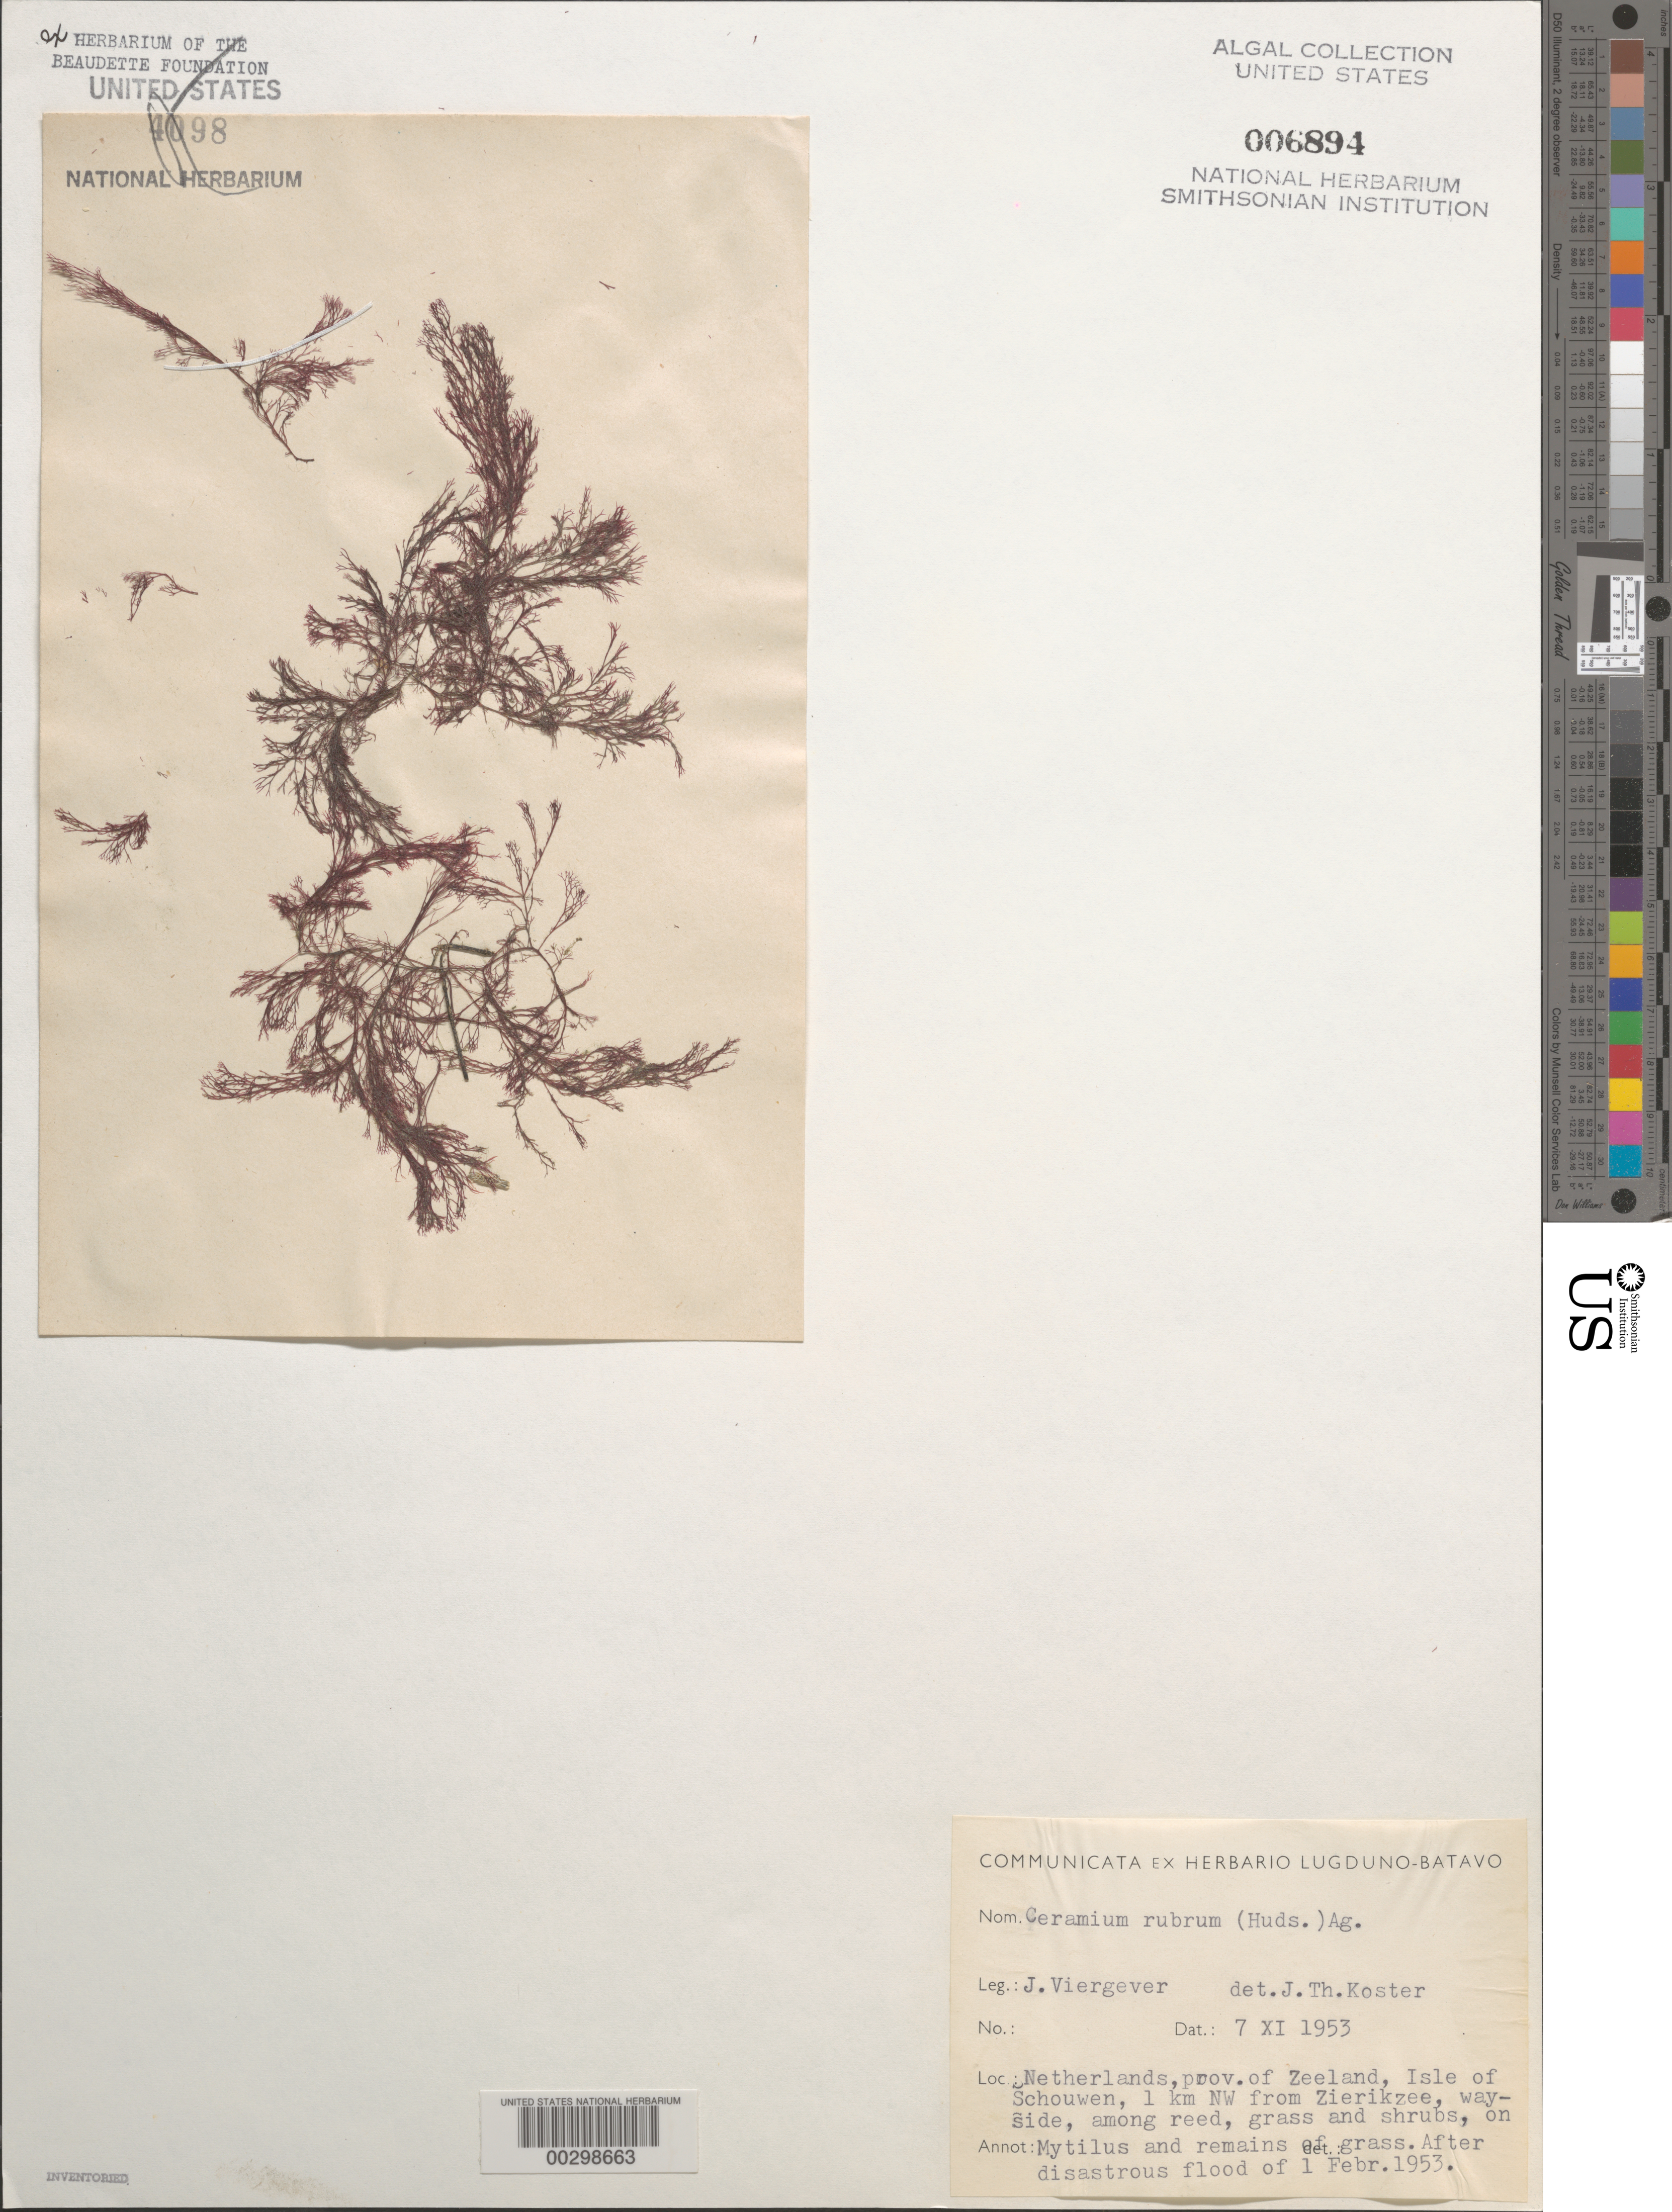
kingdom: Plantae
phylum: Rhodophyta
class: Florideophyceae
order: Ceramiales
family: Ceramiaceae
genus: Ceramium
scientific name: Ceramium rubrum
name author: C. Agardh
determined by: Koster, J. T.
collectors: J. Viergever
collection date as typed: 07 Nov 1953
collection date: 1953-11-07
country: Netherlands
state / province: Zeeland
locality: Isle of schouwen, one km northwest of zierikzee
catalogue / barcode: US 6894